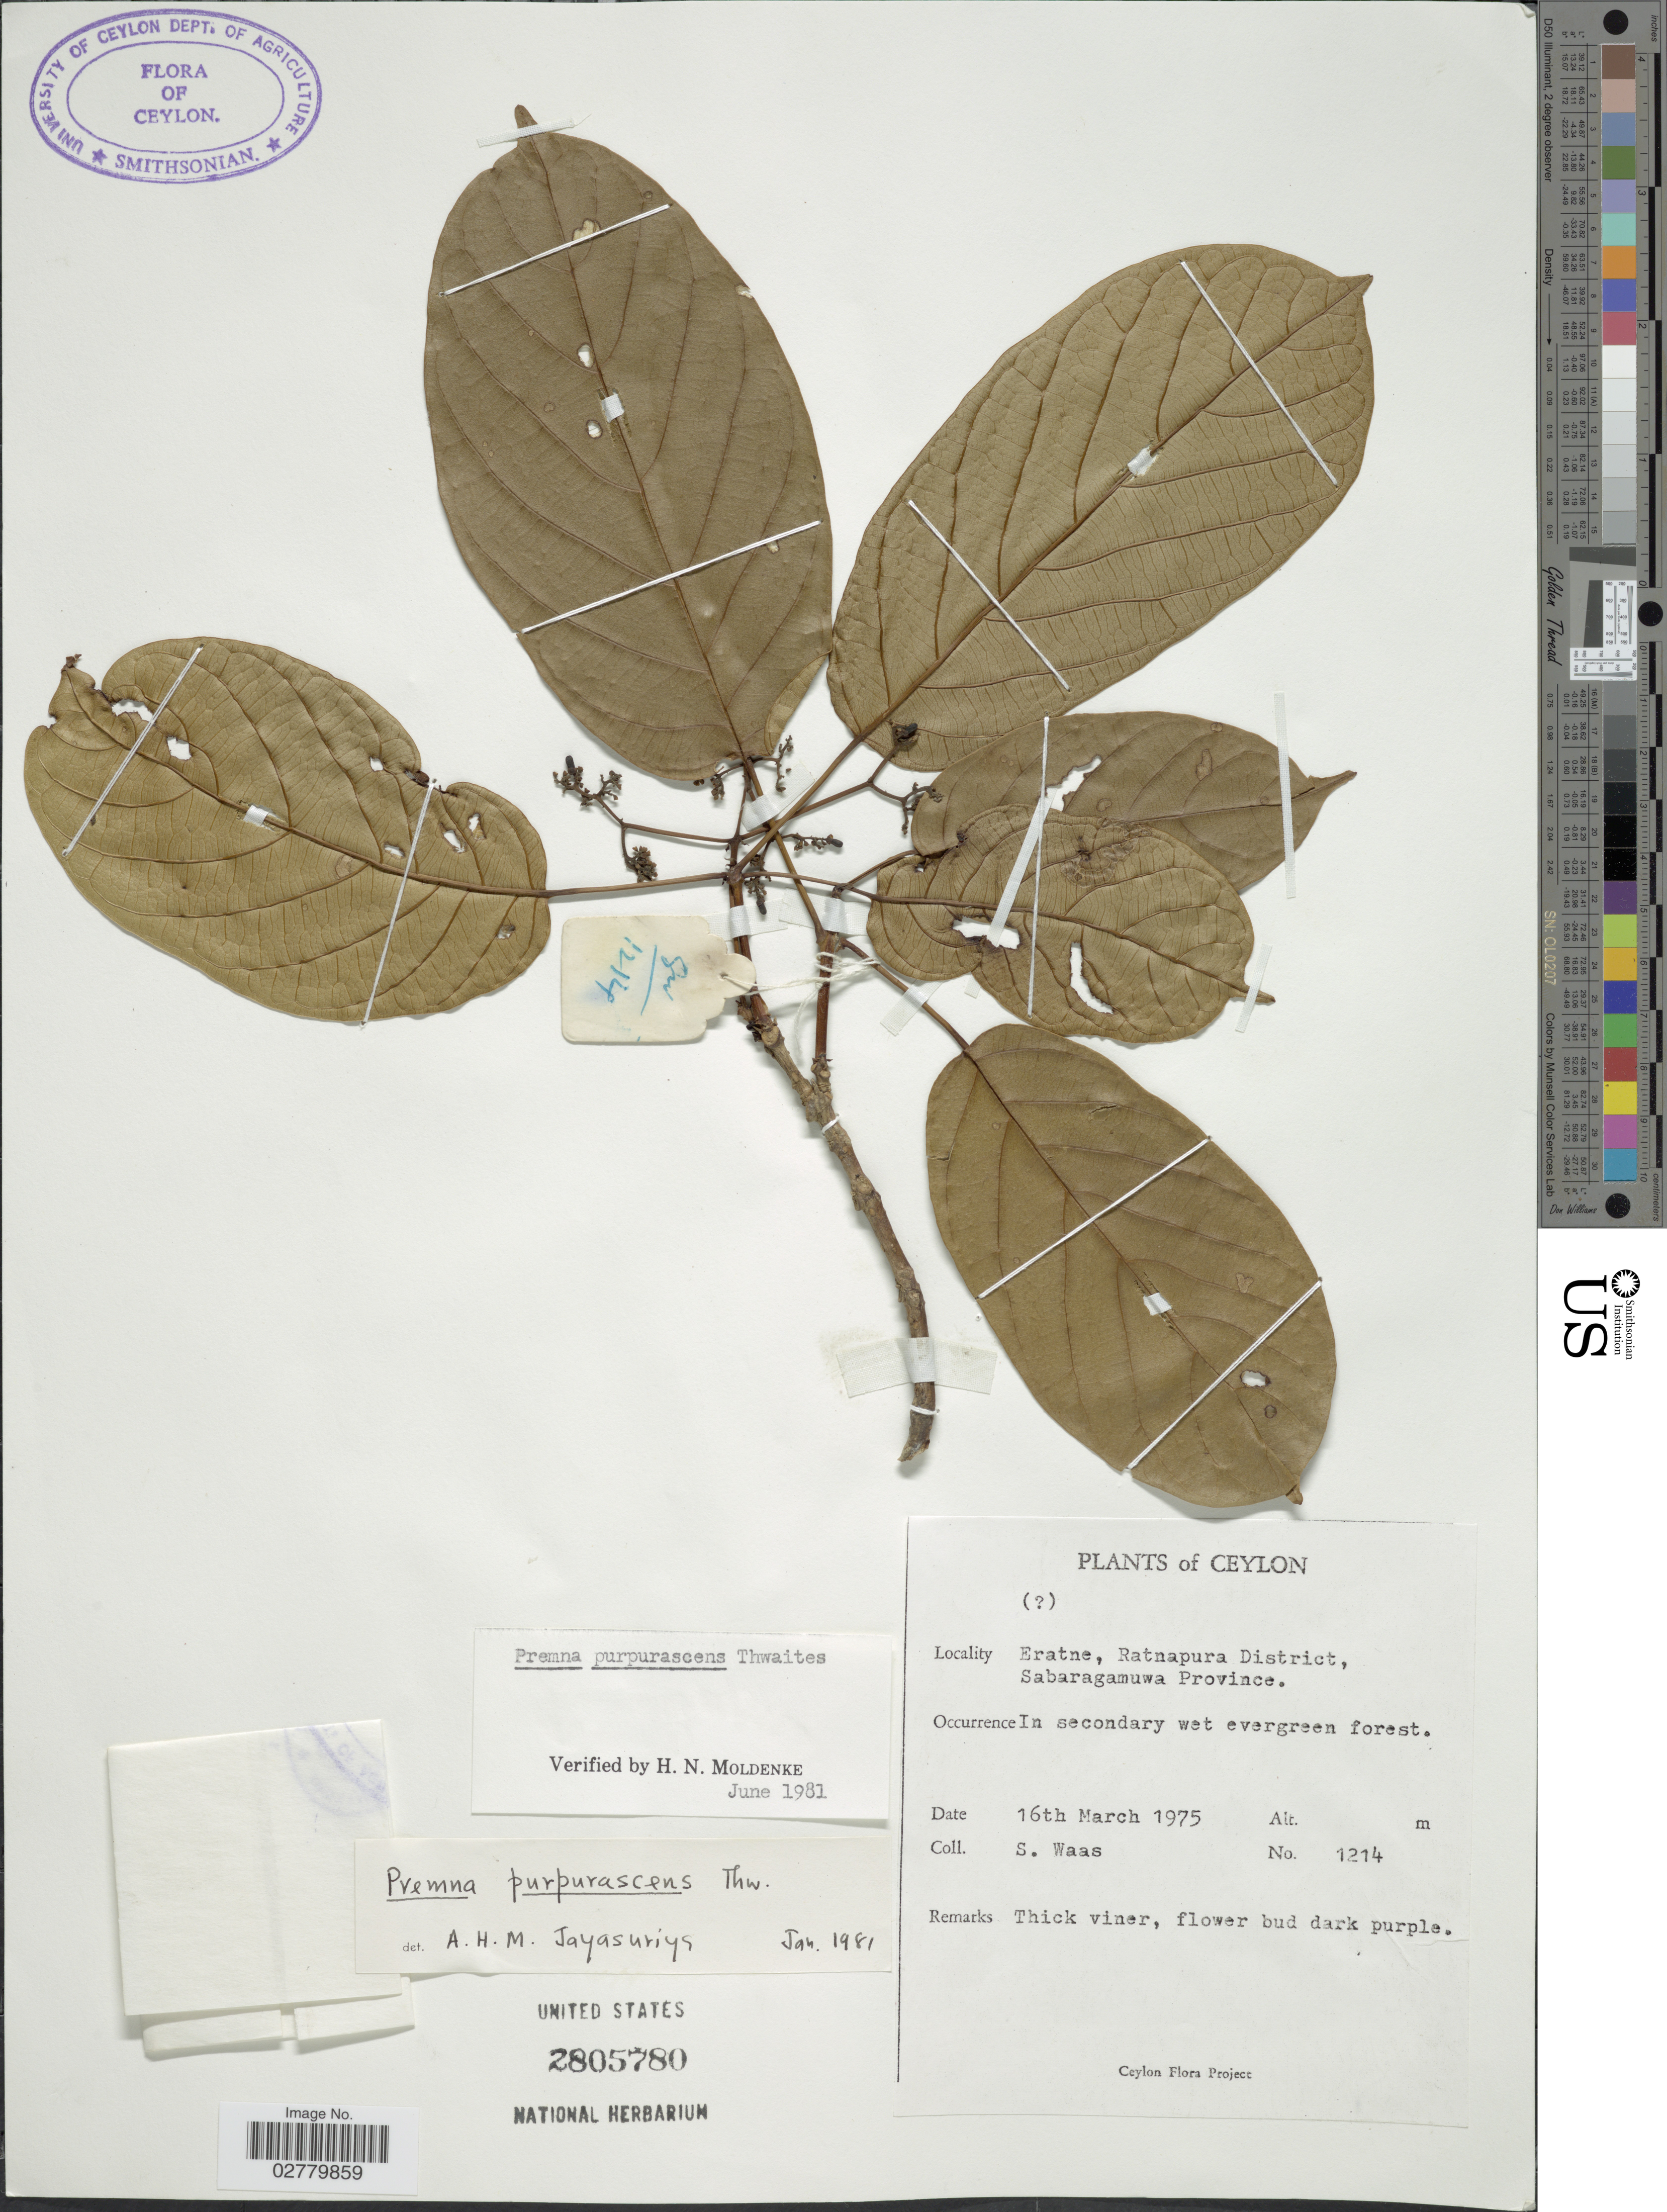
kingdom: Plantae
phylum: Tracheophyta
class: Magnoliopsida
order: Lamiales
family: Lamiaceae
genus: Premna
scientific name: Premna purpurascens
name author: Thwaites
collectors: S. Waas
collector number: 1214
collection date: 1975-03-16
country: Sri Lanka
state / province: Sabaragamuwa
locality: Ceylon. Eratne, Ratnapura District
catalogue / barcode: US 2805780